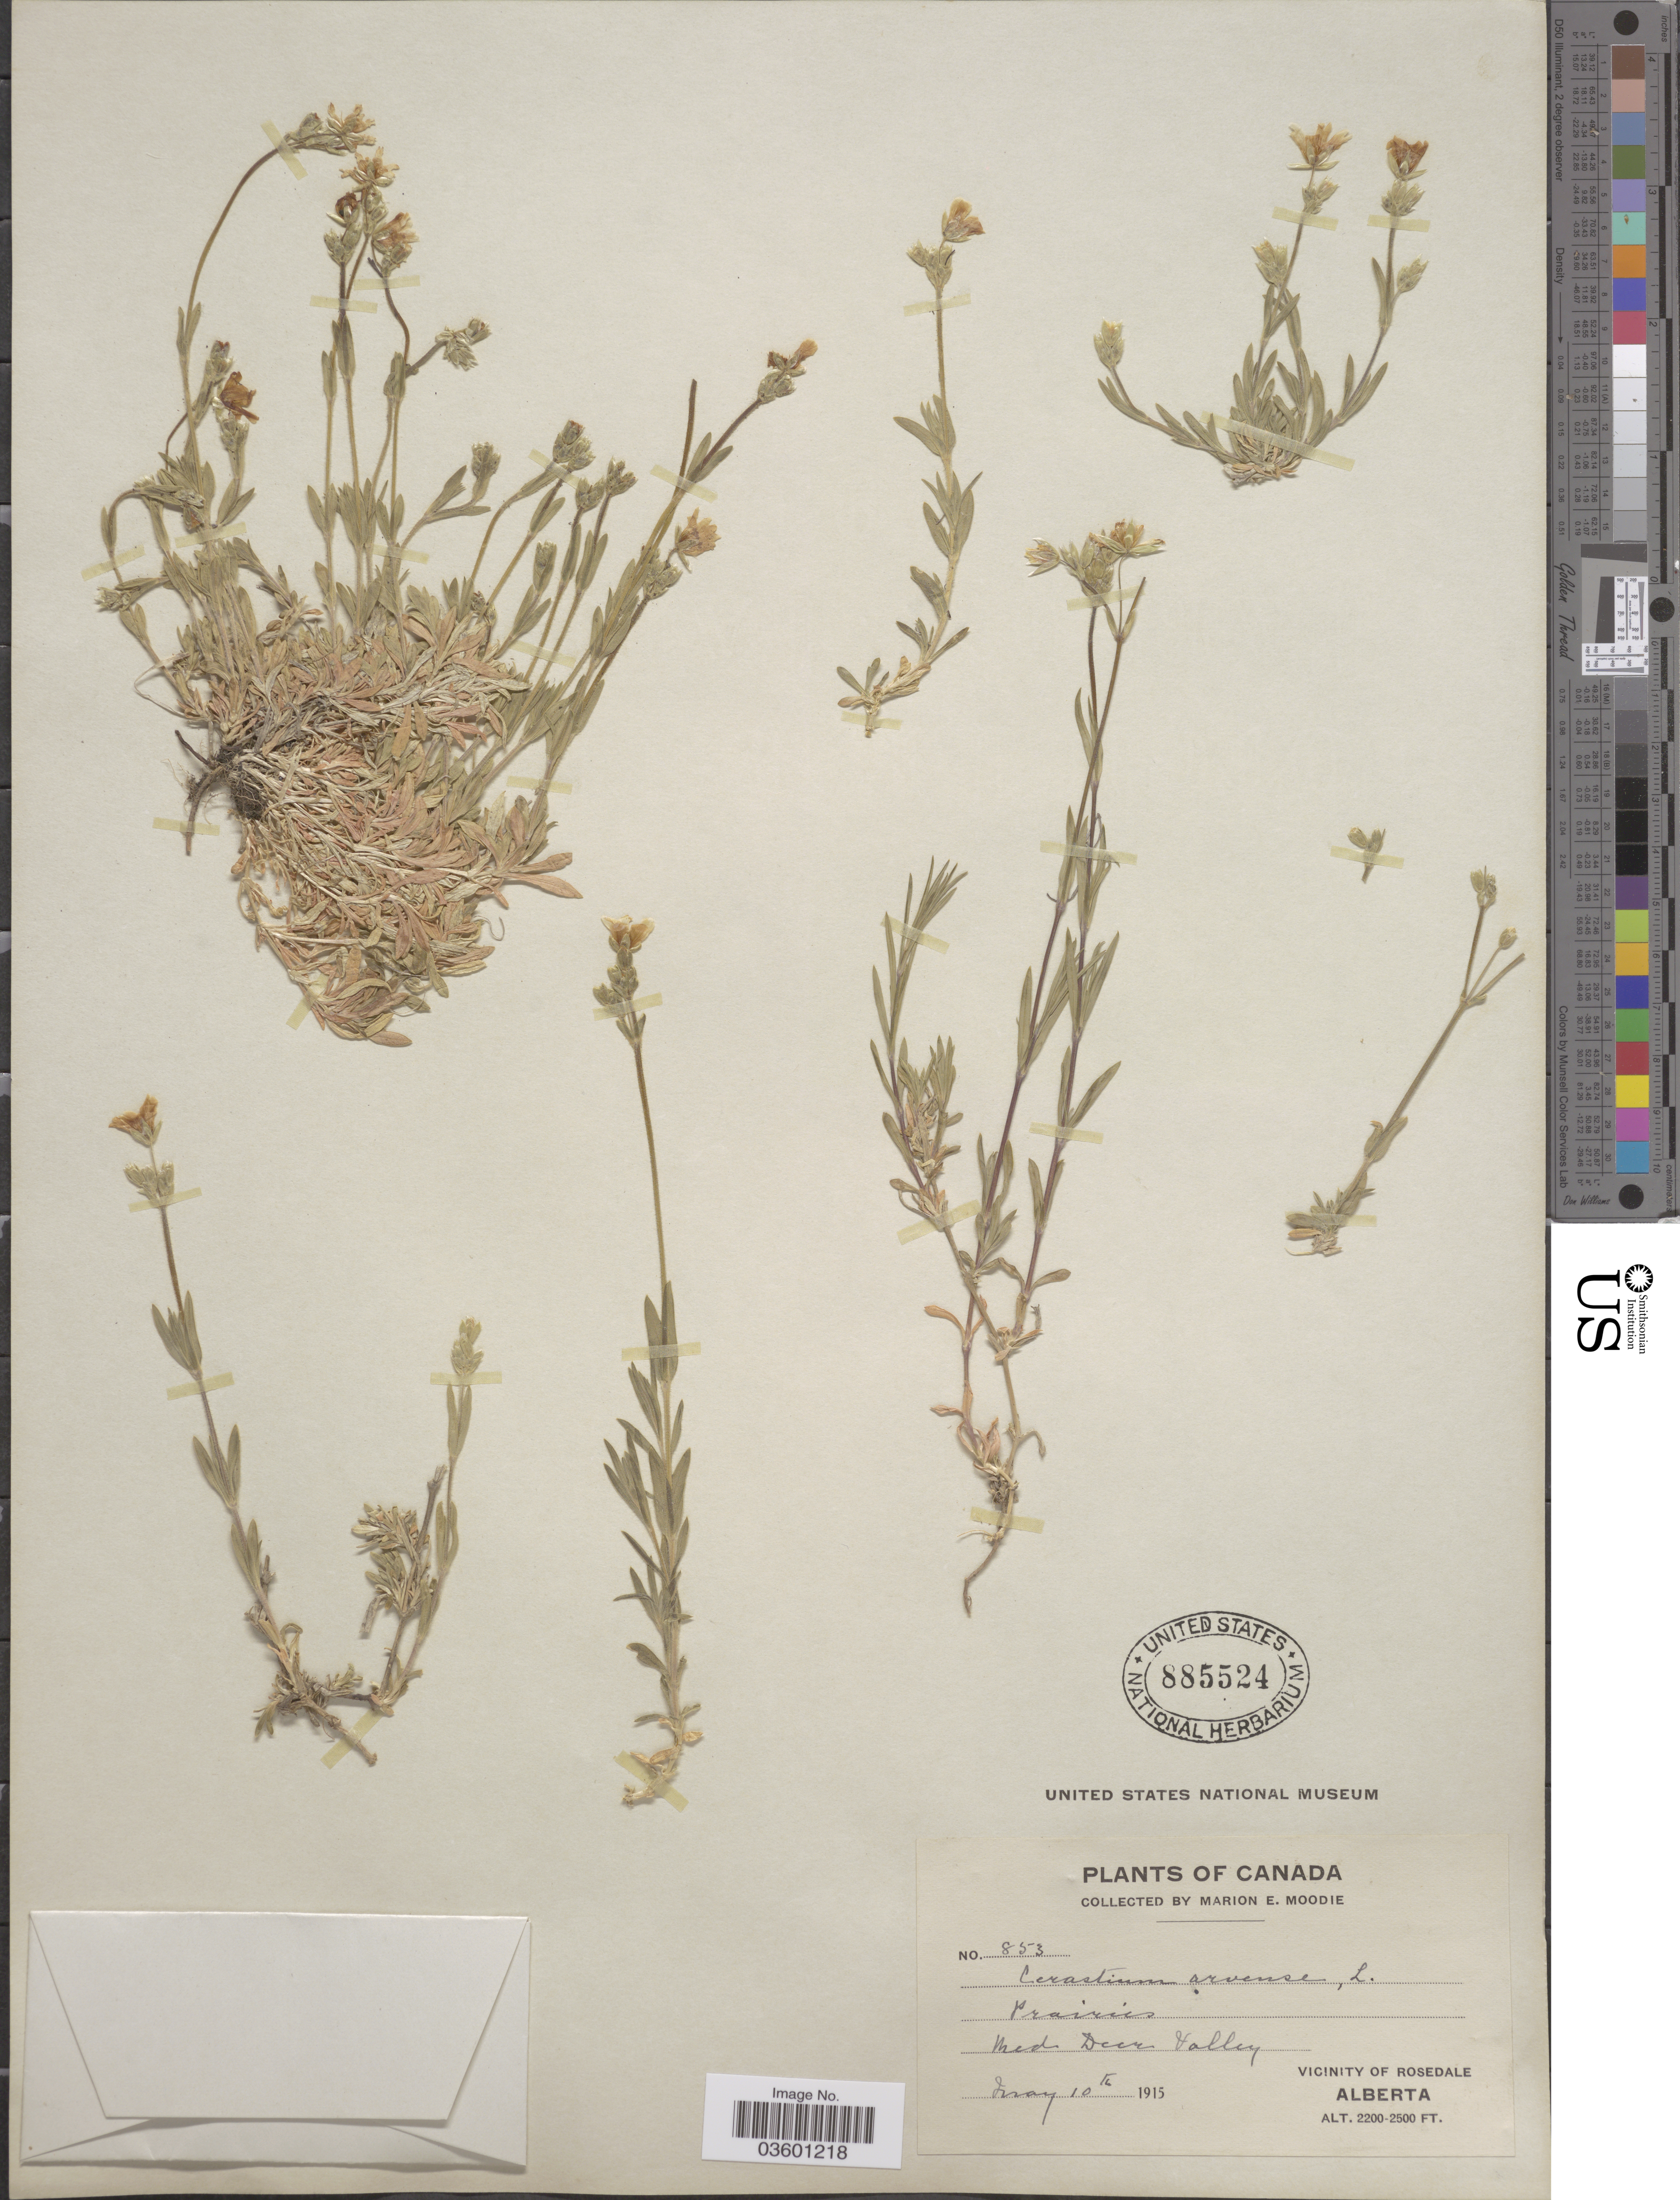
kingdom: Plantae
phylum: Tracheophyta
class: Magnoliopsida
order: Caryophyllales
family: Caryophyllaceae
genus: Cerastium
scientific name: Cerastium arvense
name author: L.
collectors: M. E. Moodie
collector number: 853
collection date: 1915-05-10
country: Canada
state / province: Alberta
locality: Med Deer Valley. Vicinity of Rosedale.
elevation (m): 671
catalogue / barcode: US 885524